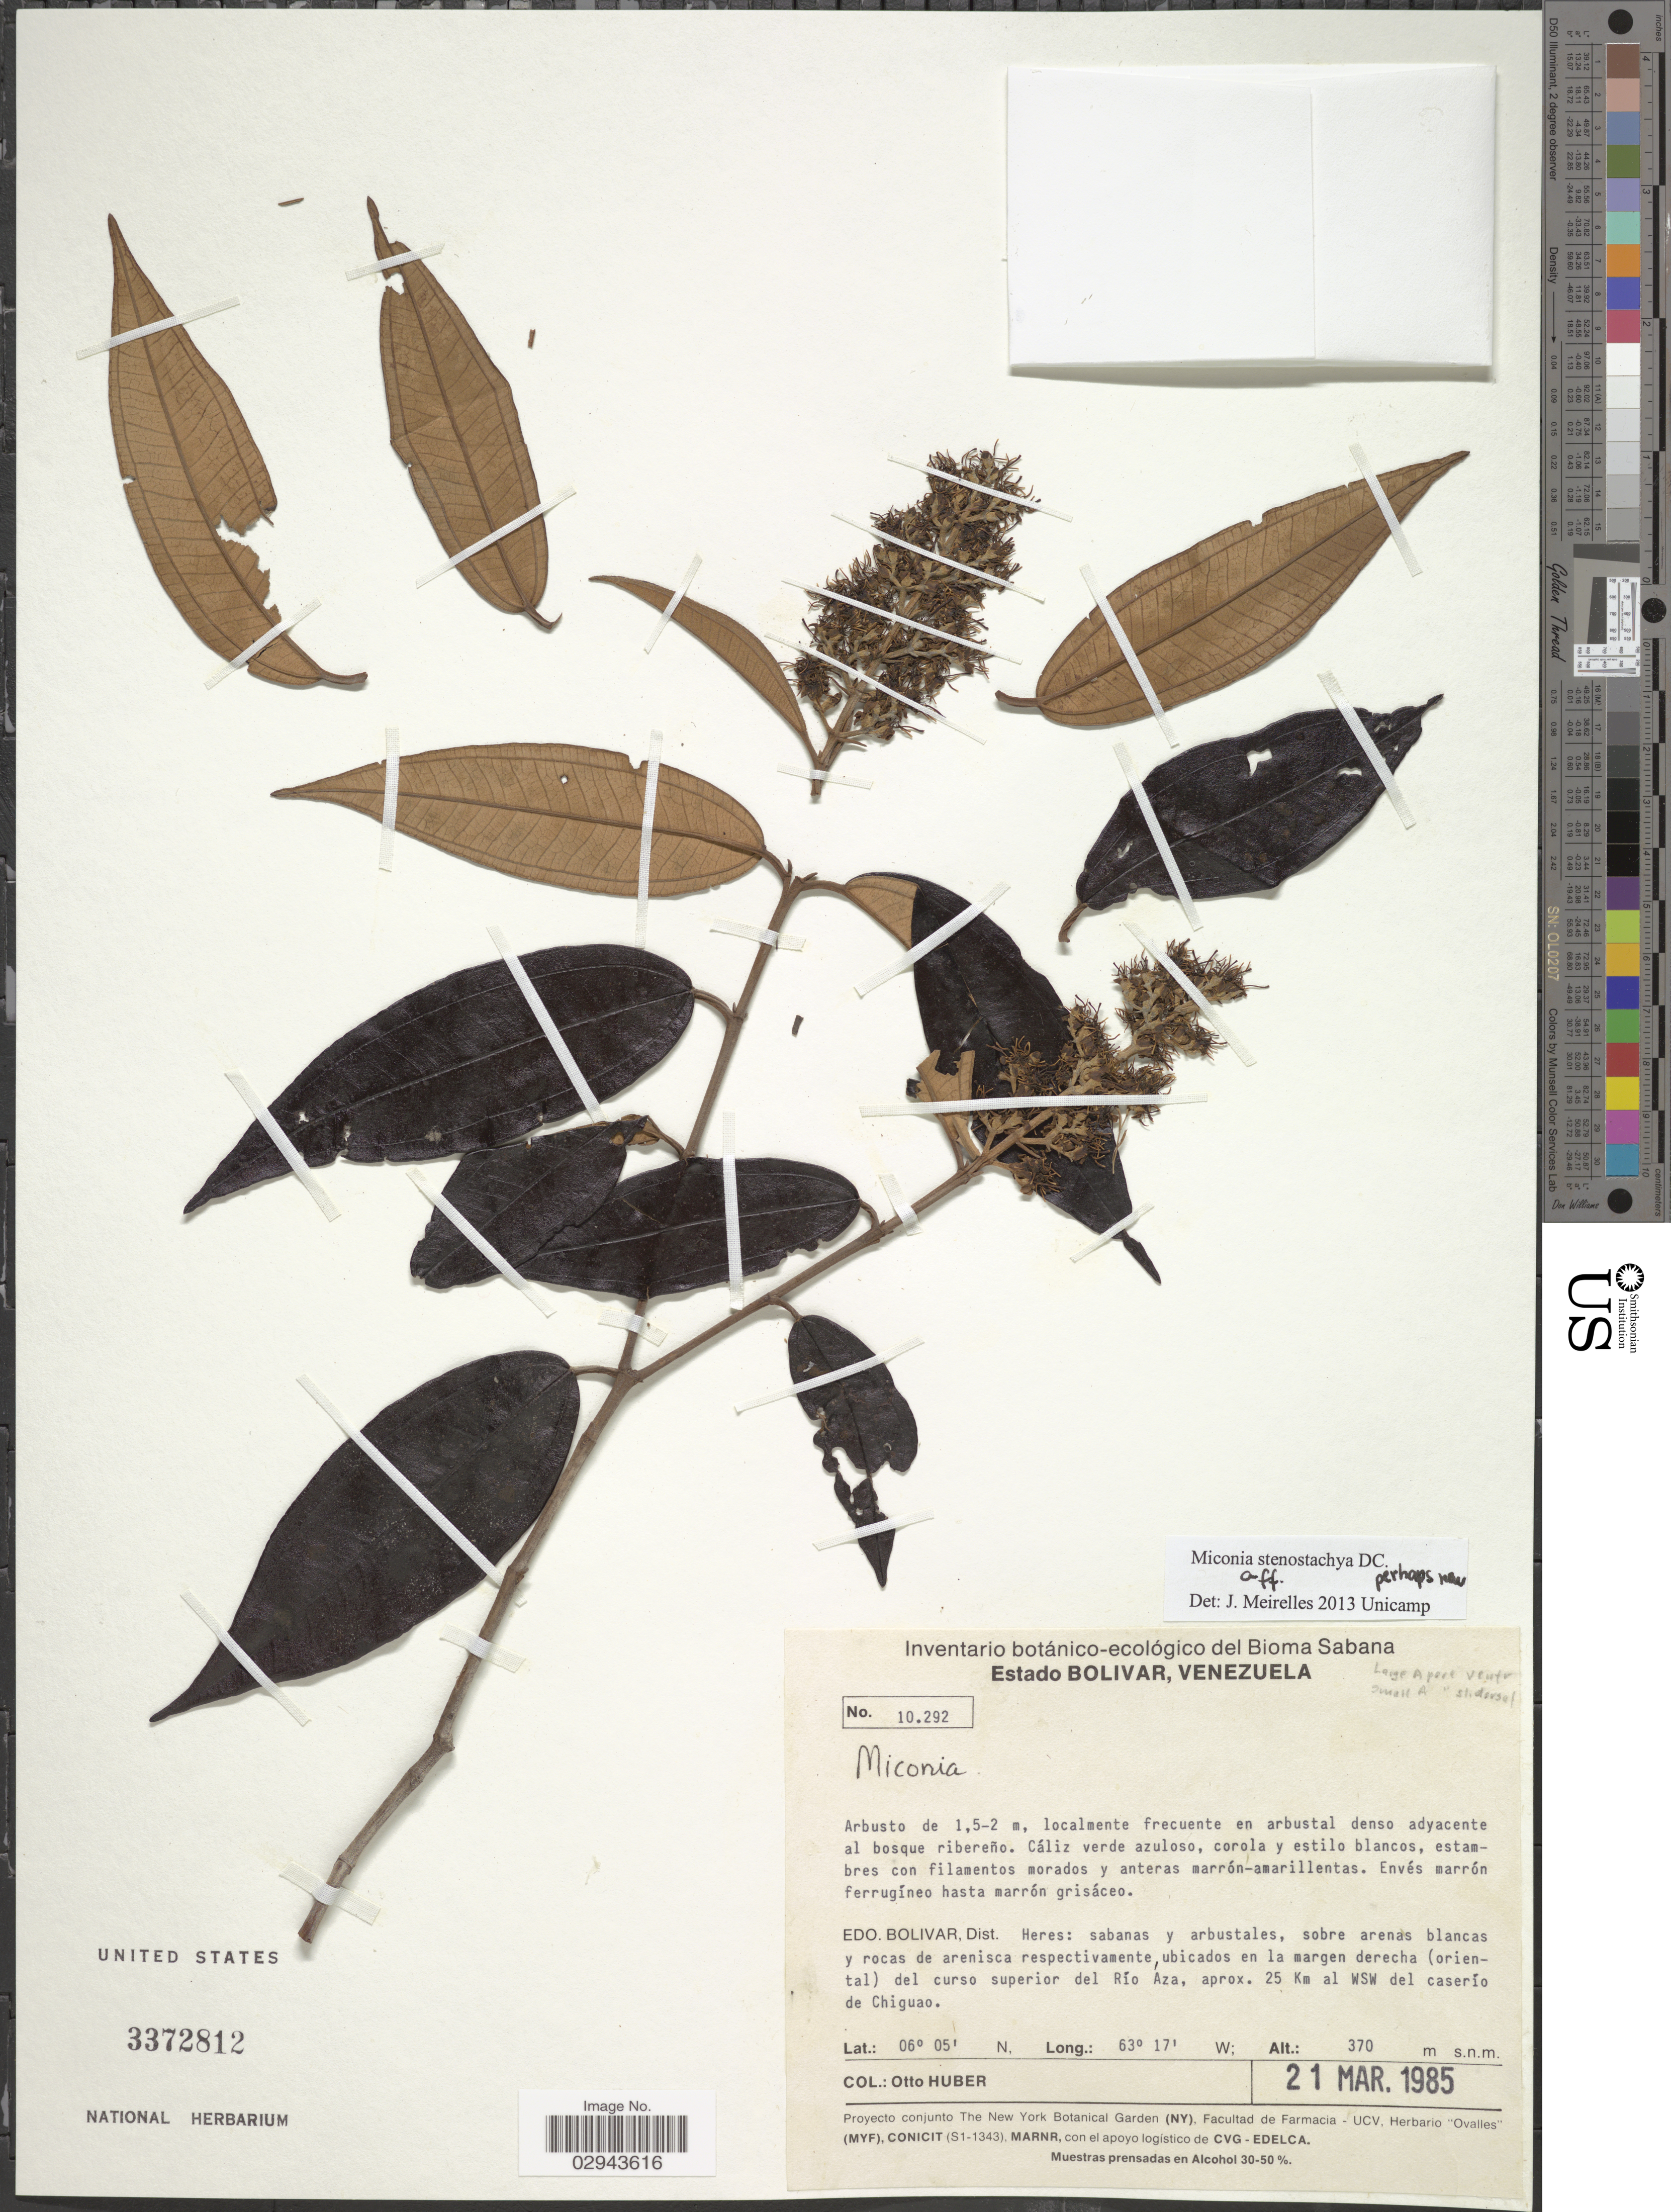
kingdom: Plantae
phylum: Tracheophyta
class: Magnoliopsida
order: Myrtales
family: Melastomataceae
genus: Miconia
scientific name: Miconia stenostachya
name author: DC.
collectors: O. Huber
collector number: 10292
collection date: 1985-03-21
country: Venezuela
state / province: Bolivar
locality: Distr. Heres: en la margen derecha (orienta;) del curso superior del Río Aza, aprox. 25 Km al WSW del caserío de Chiguao.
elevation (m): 370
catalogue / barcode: US 3372812